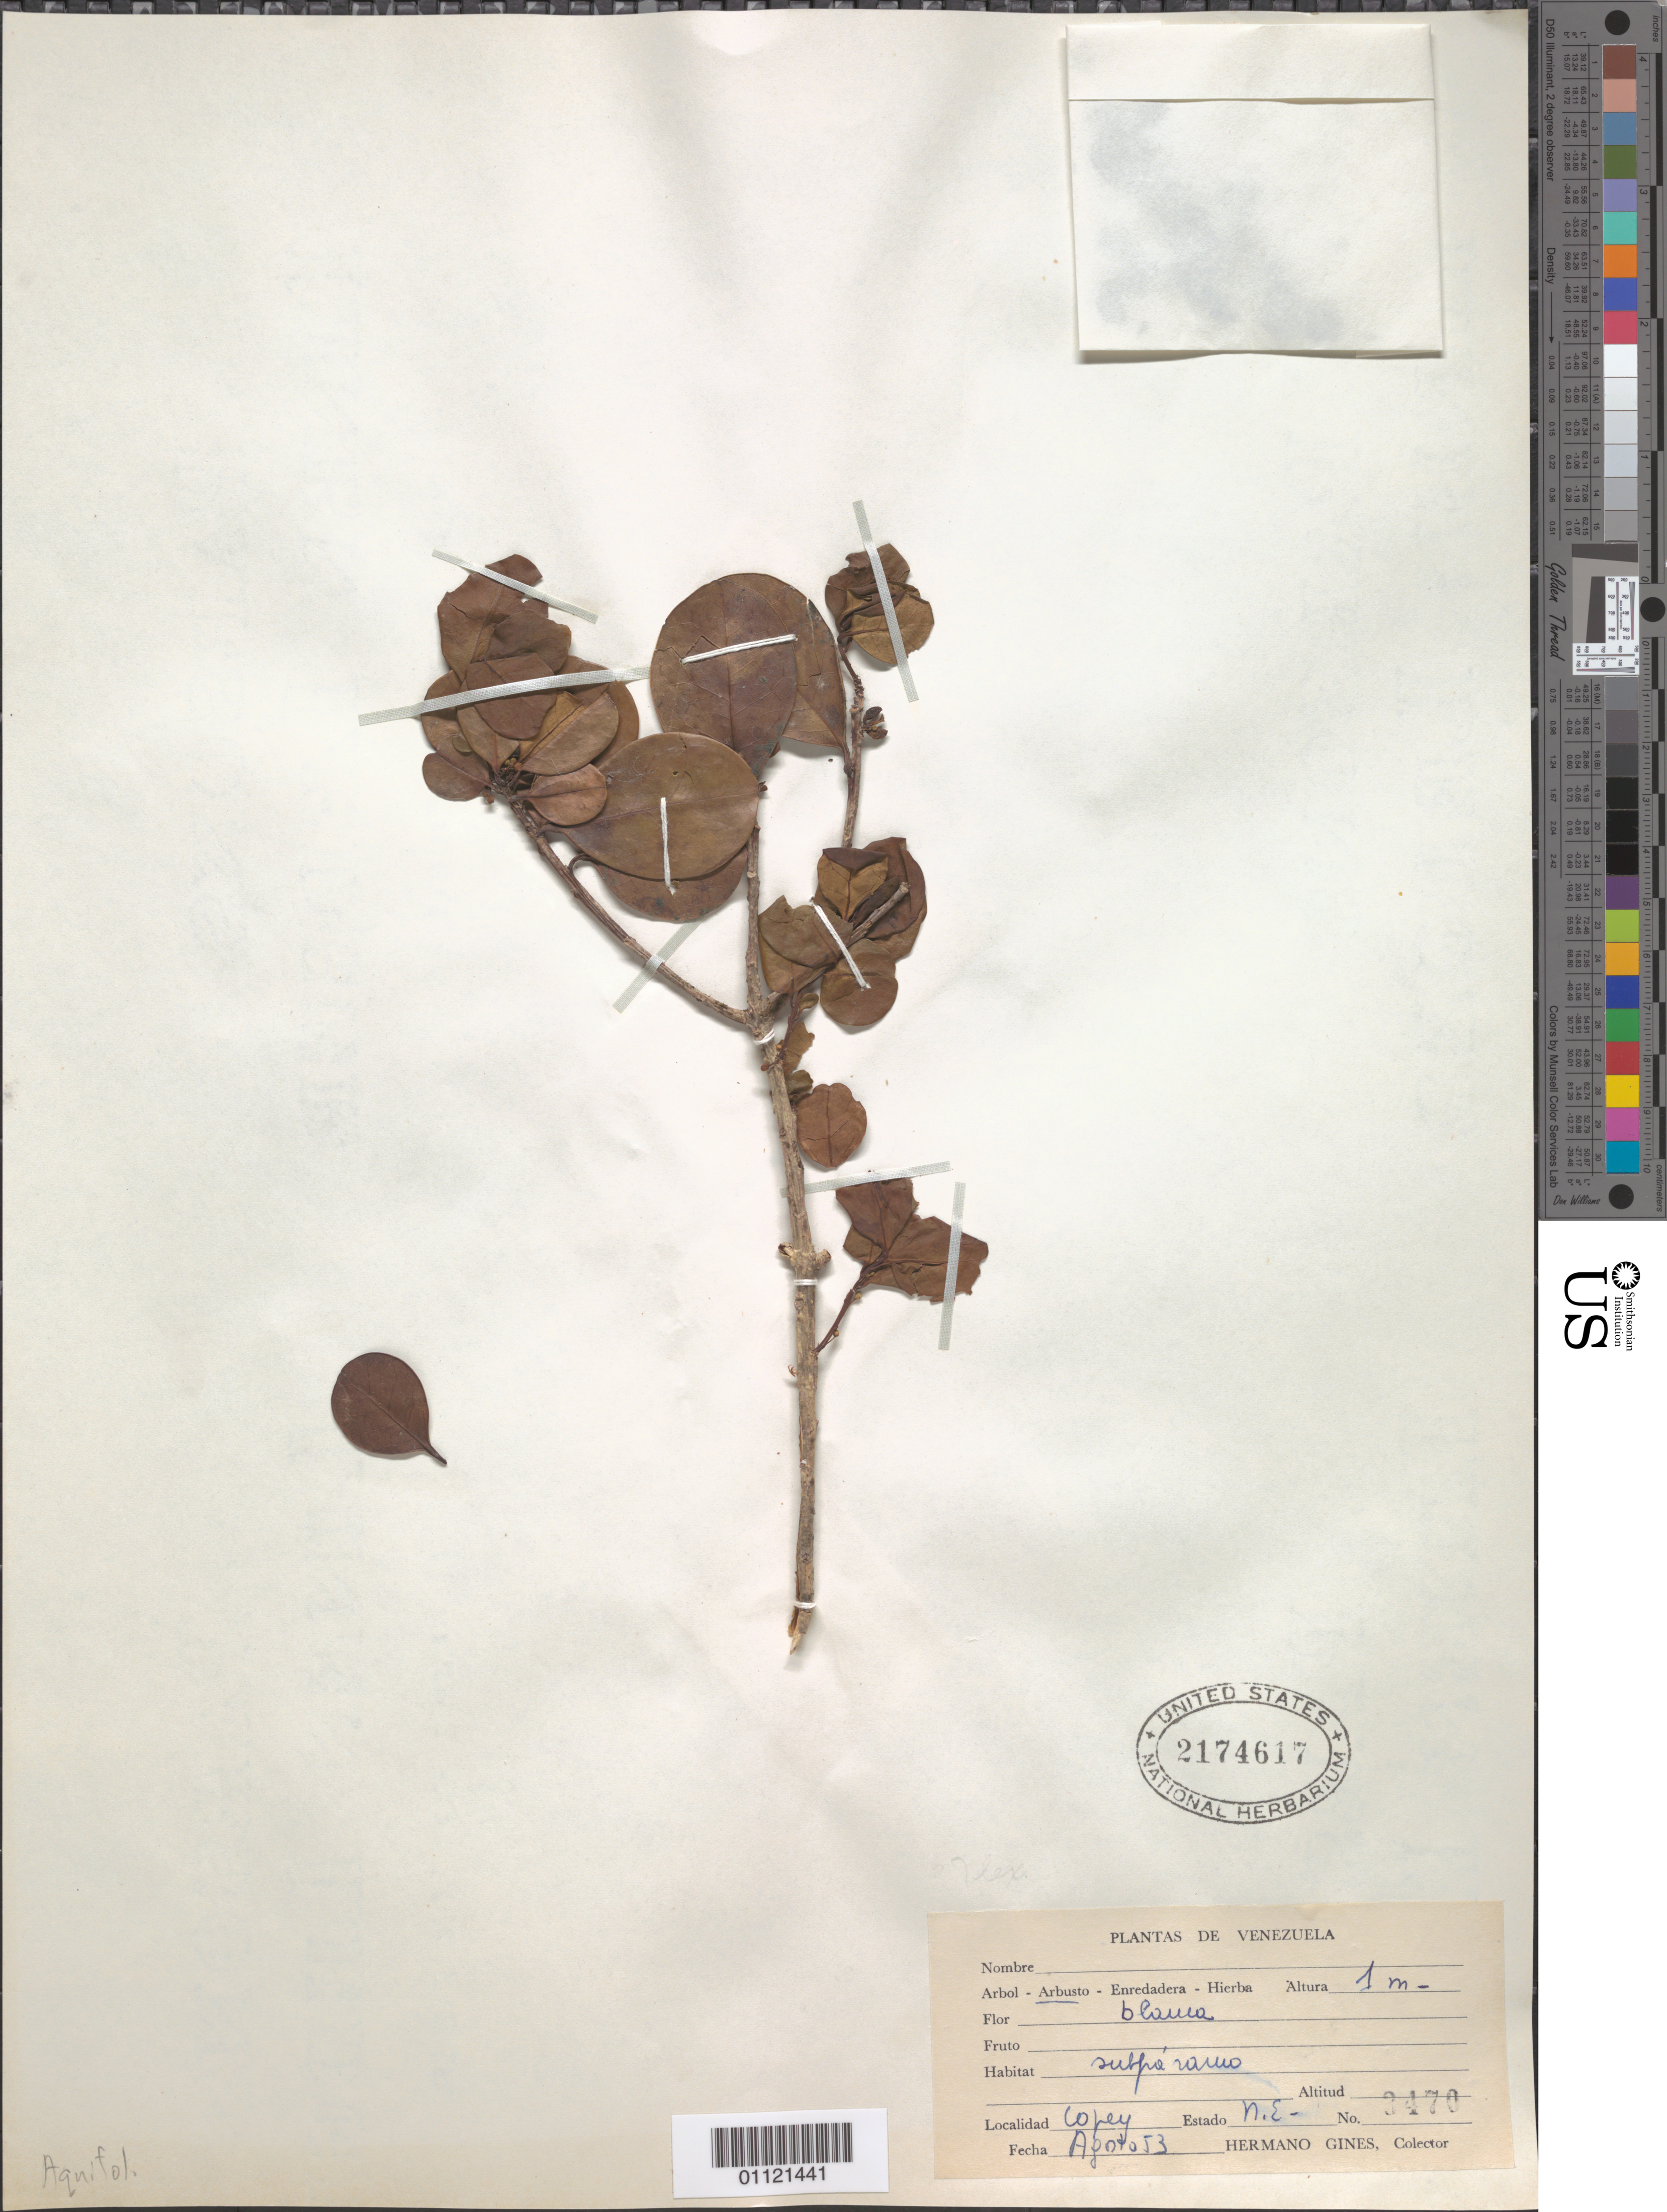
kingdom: Plantae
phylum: Tracheophyta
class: Magnoliopsida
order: Aquifoliales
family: Aquifoliaceae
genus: Ilex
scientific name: Ilex sideroxyloides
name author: (Sw.) Griseb.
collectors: Bro. Gines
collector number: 3470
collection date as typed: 01 Aug 1953 to 31 Aug 1953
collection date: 1953-08-01/1953-08-31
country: Venezuela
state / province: Nueva Esparta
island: Margarita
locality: Copey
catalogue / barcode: US 2174617